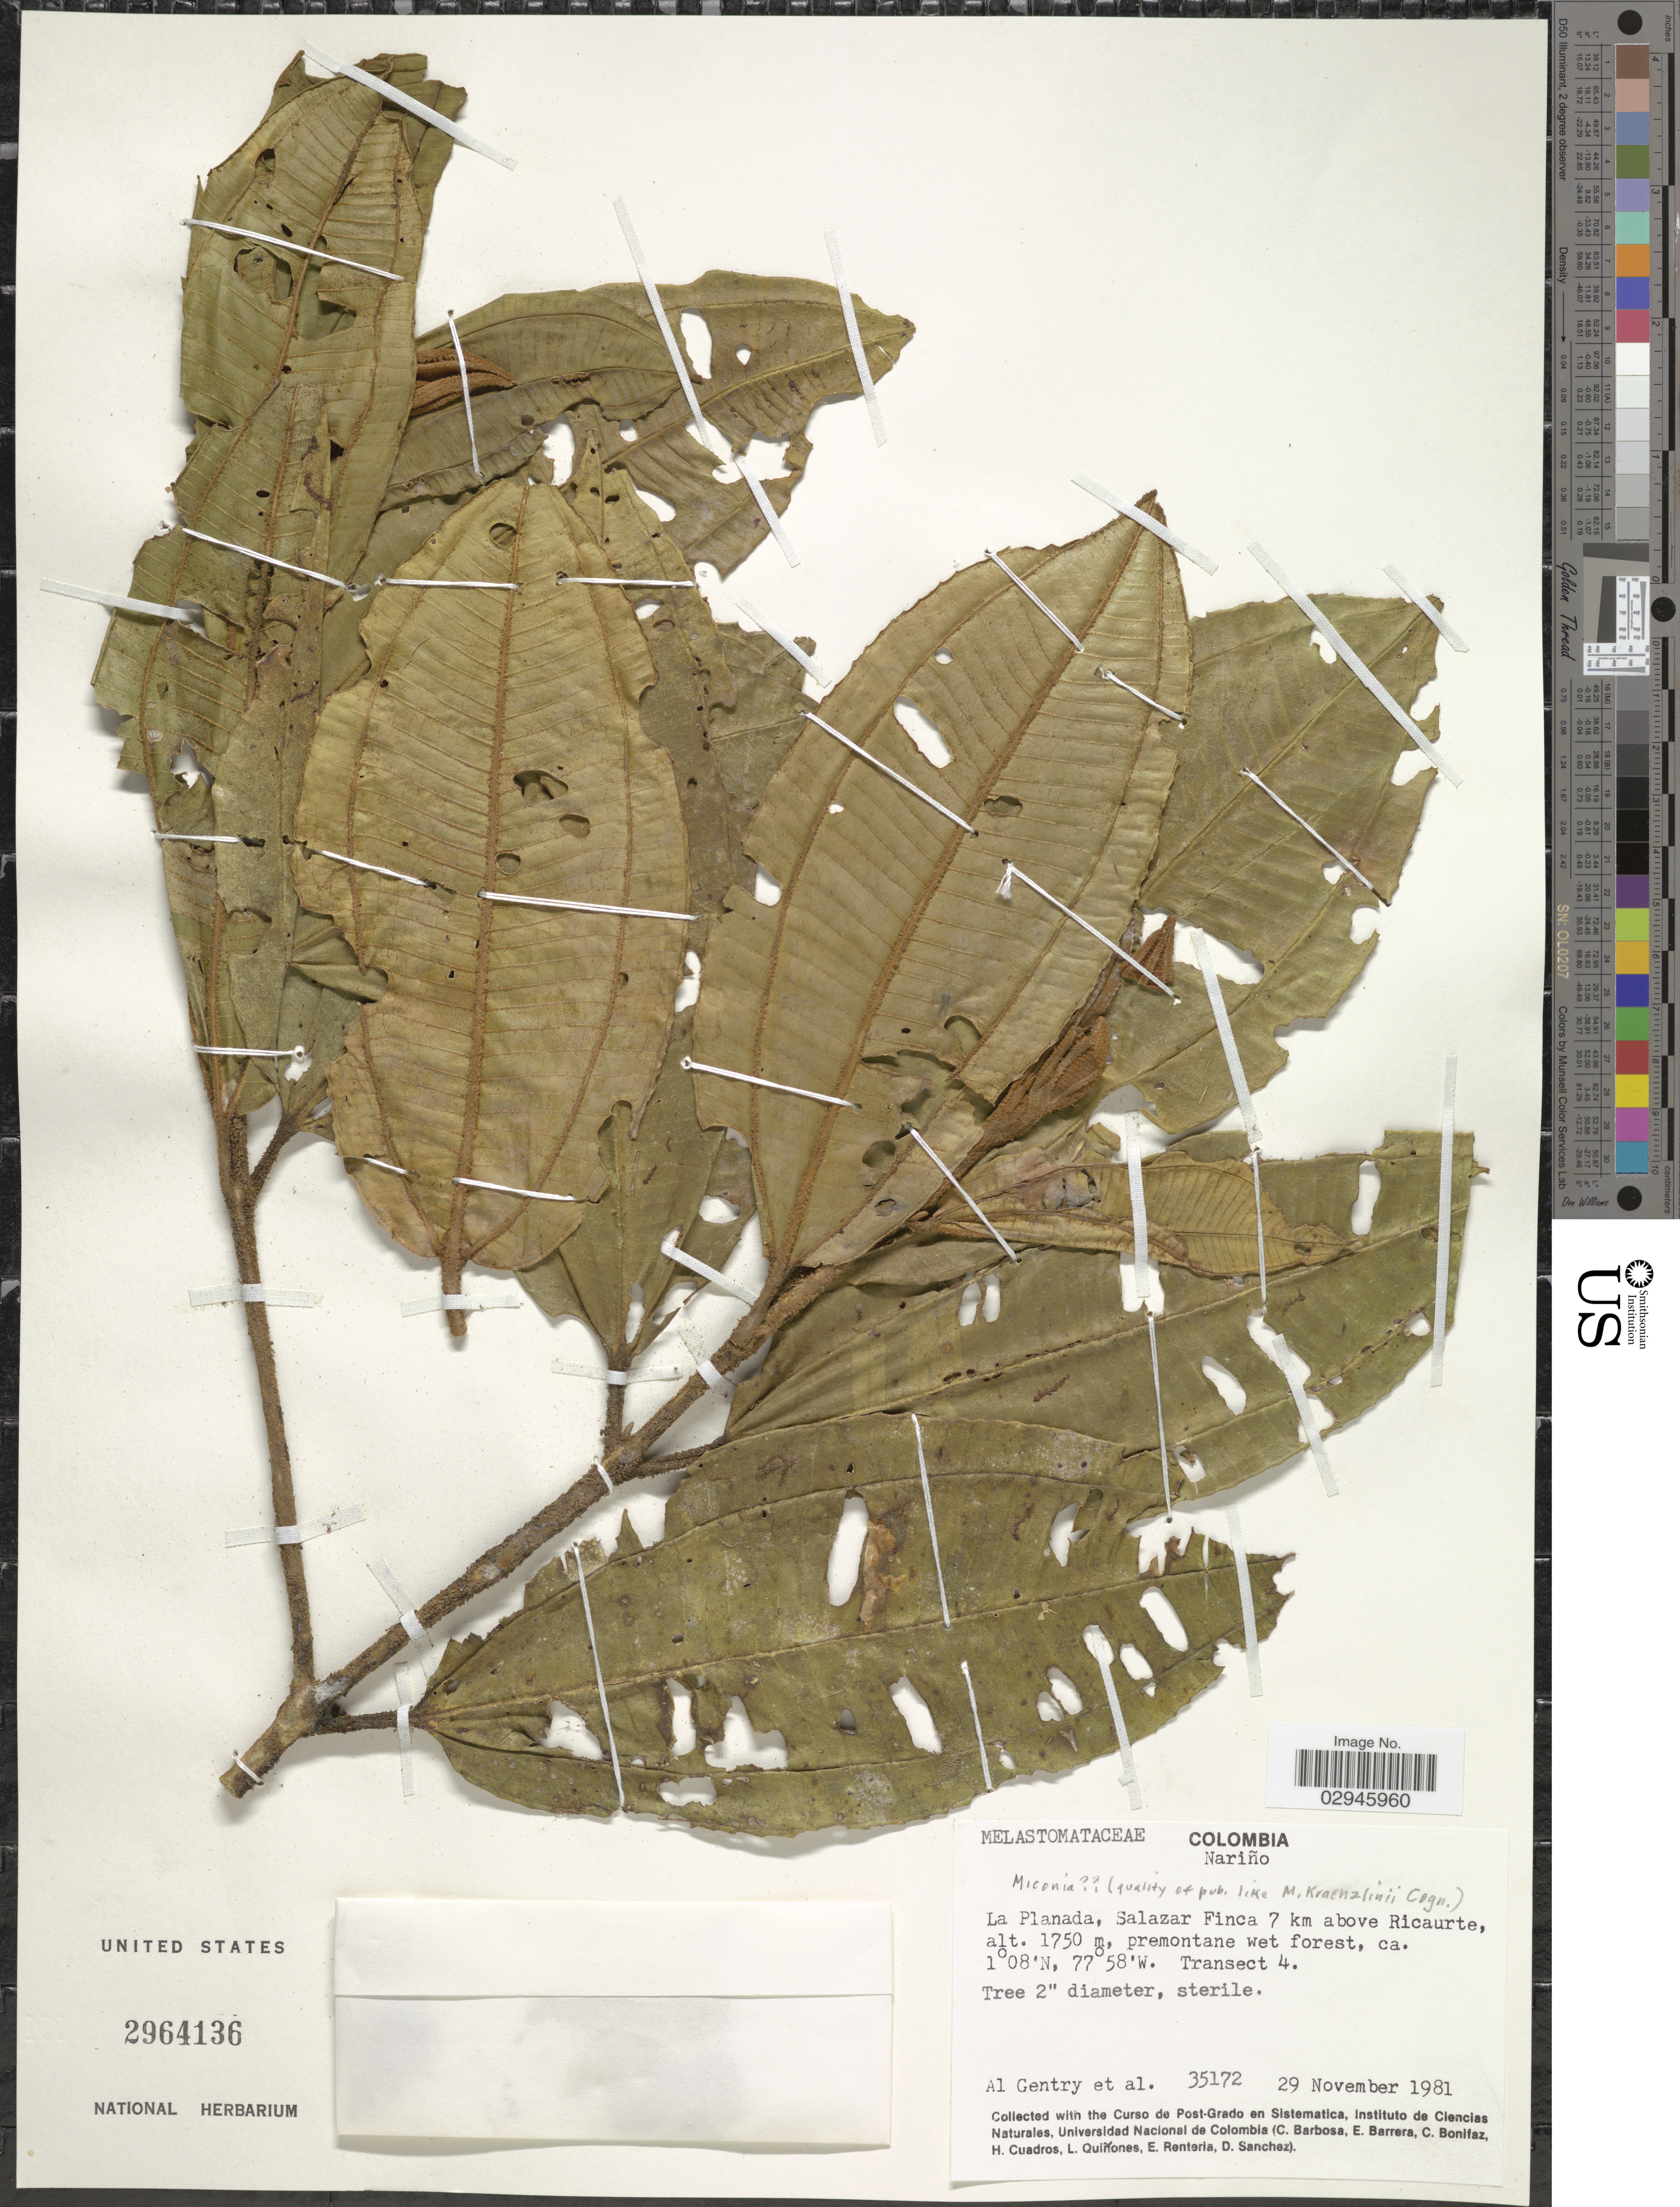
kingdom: Plantae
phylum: Tracheophyta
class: Magnoliopsida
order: Myrtales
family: Melastomataceae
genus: Miconia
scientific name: Miconia sp.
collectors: A. H. Gentry & et al.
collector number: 35172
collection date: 1981-11-29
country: Colombia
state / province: Nariño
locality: La Planada, Salazar Finca 7 km above Ricaurte. Transect 4.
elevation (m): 1750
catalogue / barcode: US 2964136